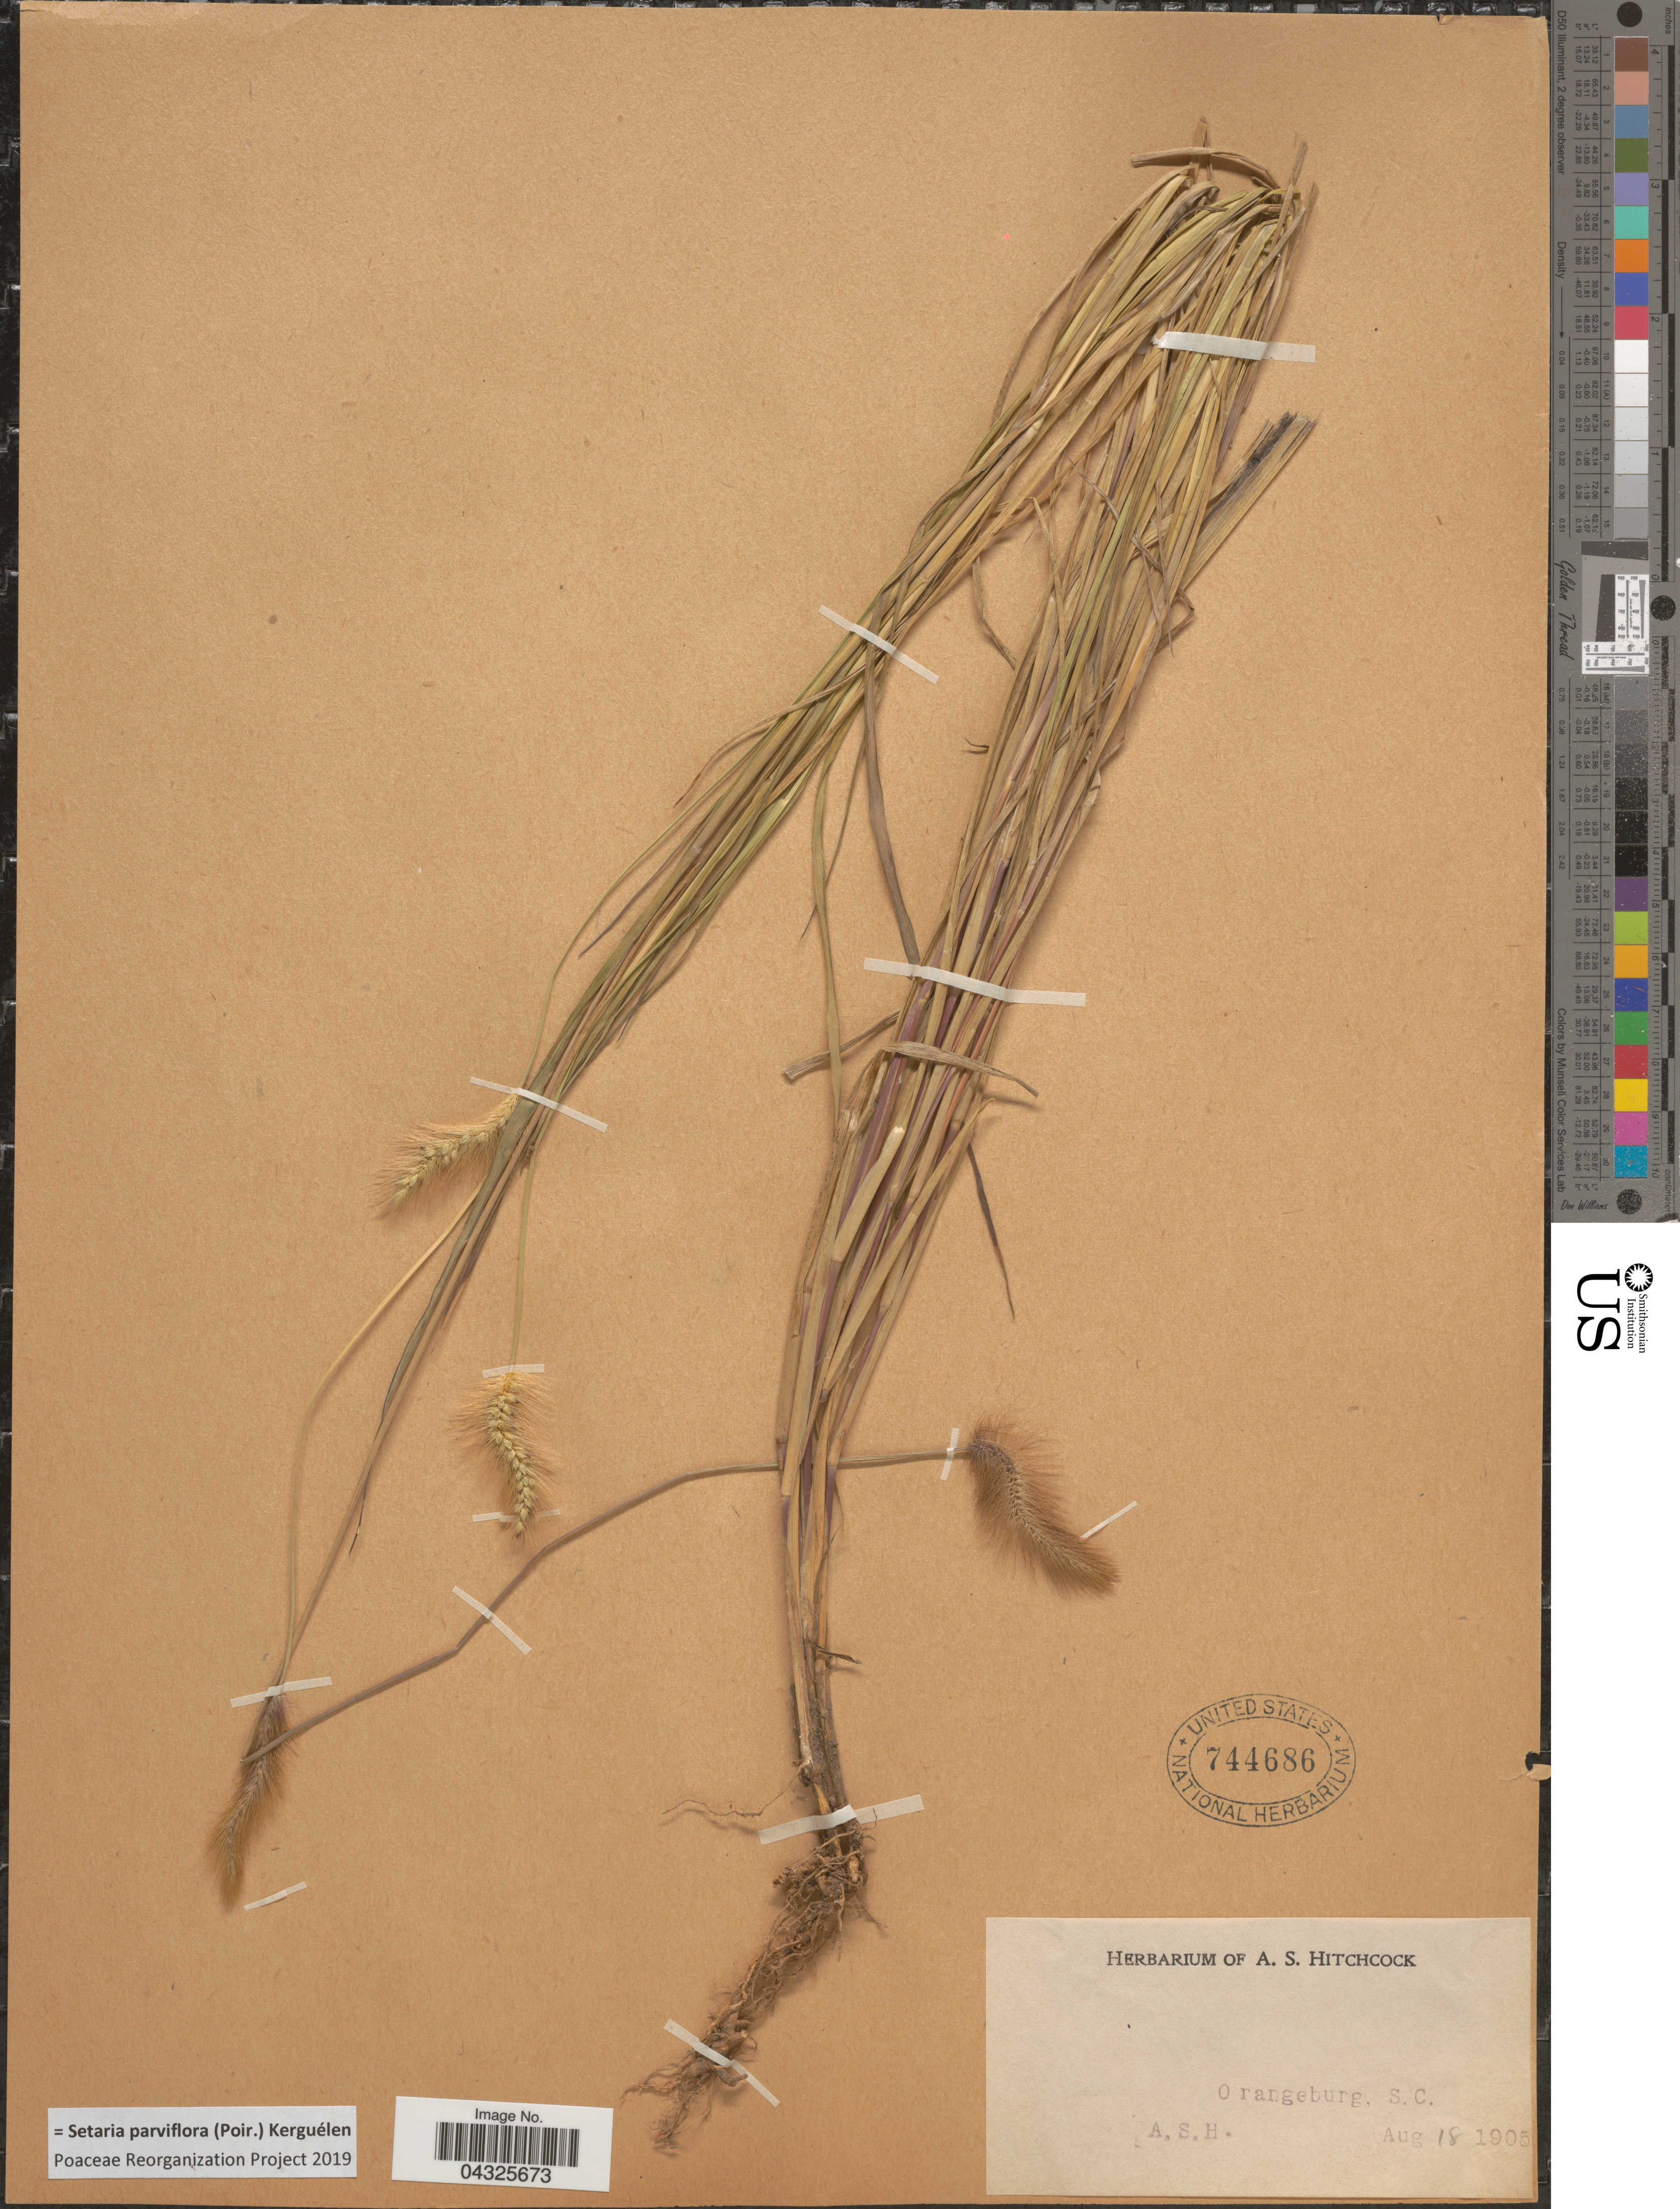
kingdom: Plantae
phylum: Tracheophyta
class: Liliopsida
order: Poales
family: Poaceae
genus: Setaria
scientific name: Setaria parviflora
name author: (Poir.) Kerguélen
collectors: A. S. Hitchcock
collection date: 1905-08-18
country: United States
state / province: South Carolina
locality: Orangeburg.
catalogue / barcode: US 744686